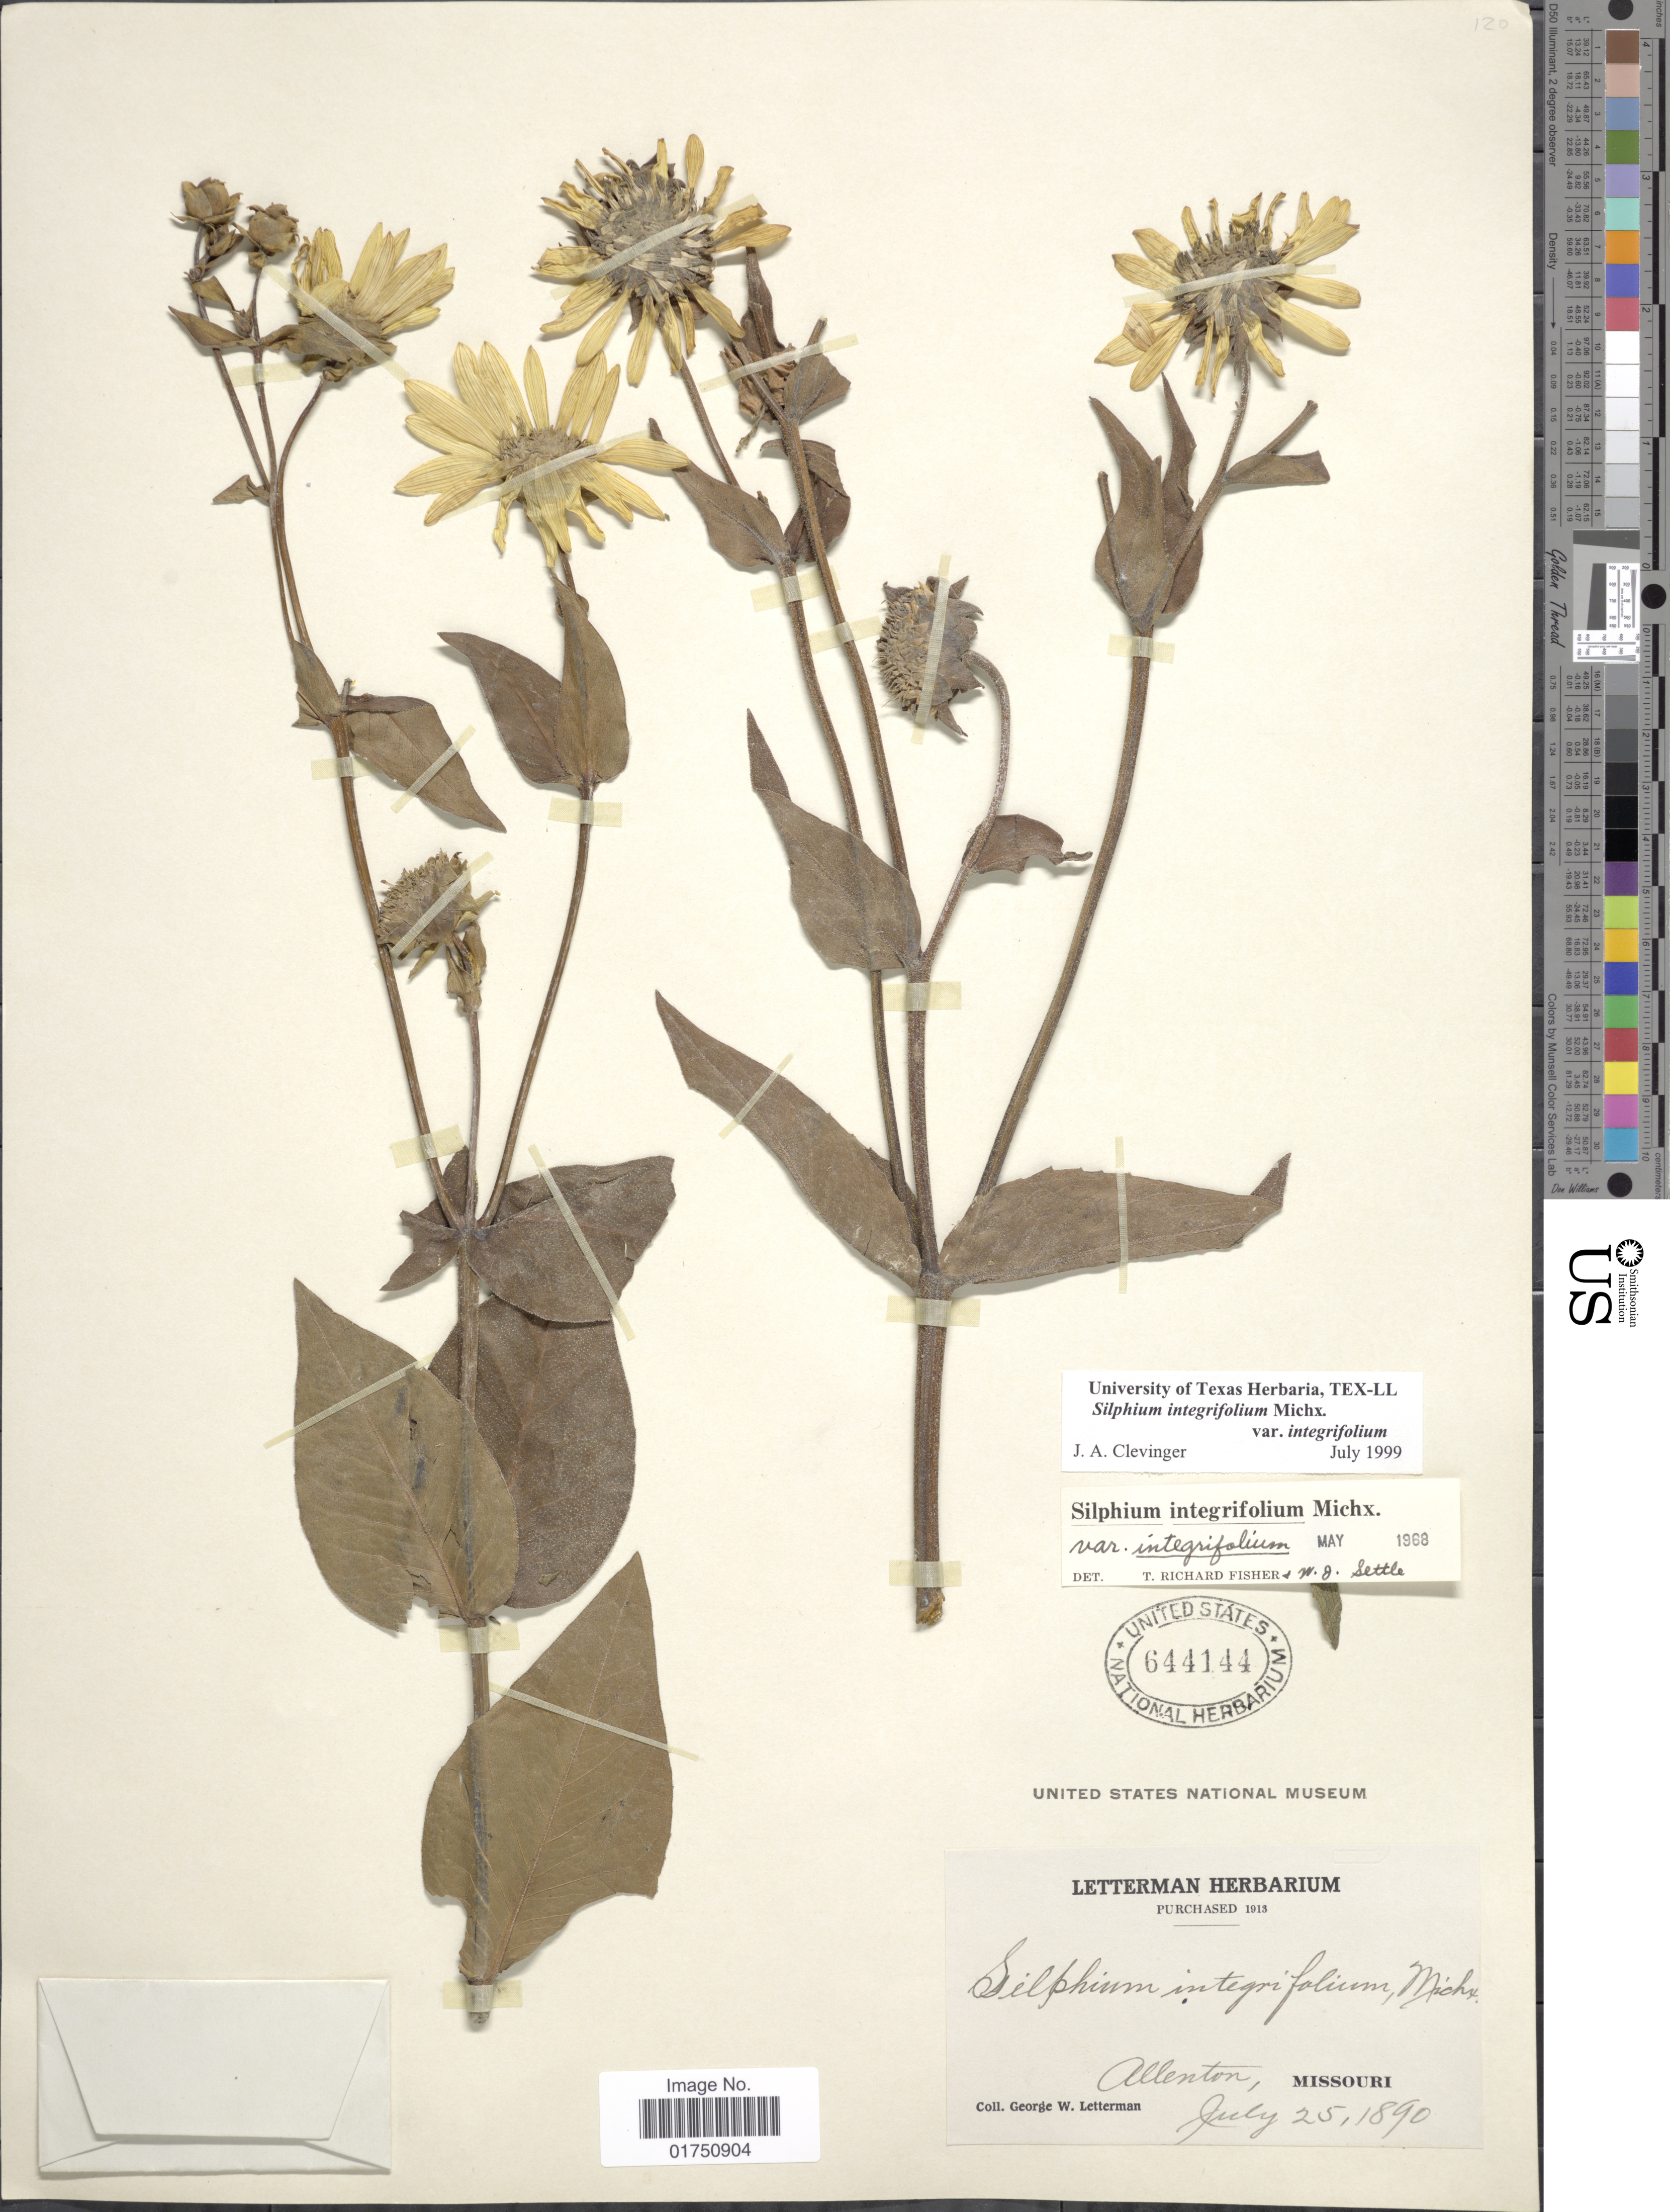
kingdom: Plantae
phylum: Tracheophyta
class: Magnoliopsida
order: Asterales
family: Asteraceae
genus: Silphium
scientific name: Silphium integrifolium var. integrifolium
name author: Michx.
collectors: G. W. Letterman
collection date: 1890-07-25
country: United States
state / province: Missouri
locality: Allenton, Missouri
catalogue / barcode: US 644144